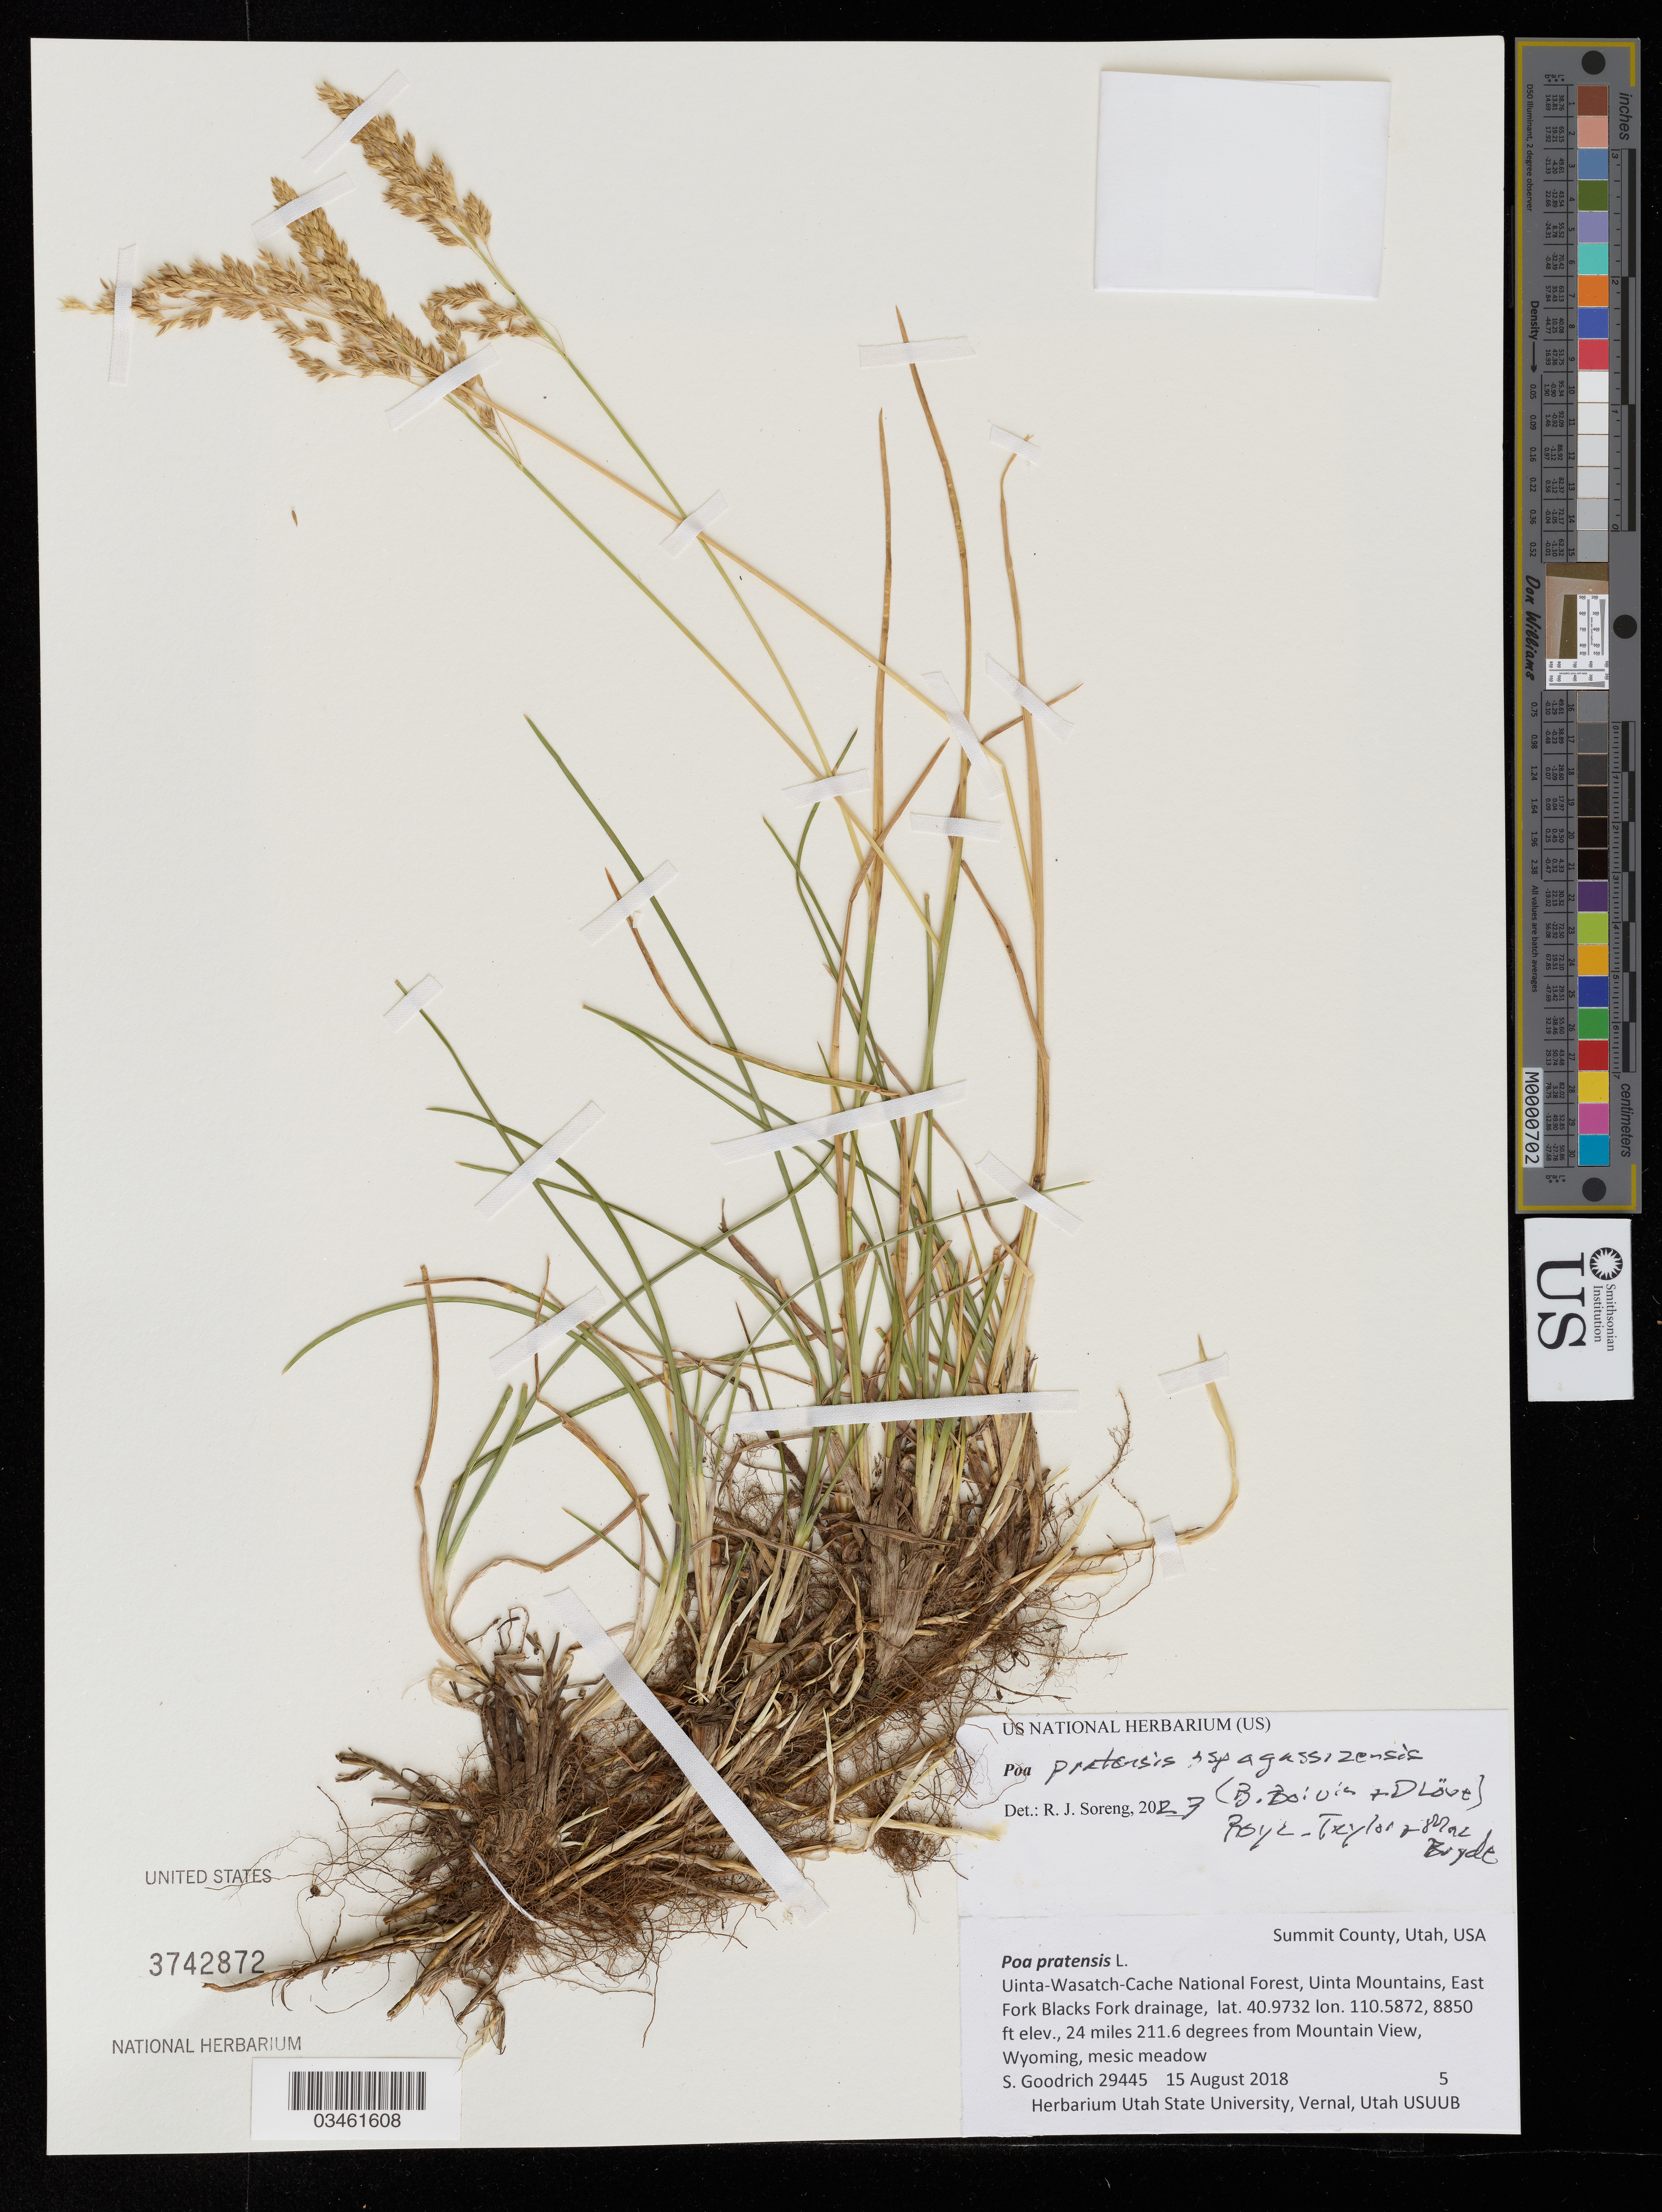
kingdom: Plantae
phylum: Tracheophyta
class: Liliopsida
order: Poales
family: Poaceae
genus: Poa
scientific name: Poa pratensis subsp. agassizensis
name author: (B. Boivin & D. Löve) Roy L. Taylor & MacBryde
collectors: S. Goodrich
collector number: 29445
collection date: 2018-08-15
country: United States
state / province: Utah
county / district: Summit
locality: Summit County. Uinta-Wasatch-Cache National Forest, Uinta Mountains, East Fork Blacks Fork drainage. 24 miles 211.6 degrees from Mountain View, Wyoming, mesic meadow.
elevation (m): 2697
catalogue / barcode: US 3742872